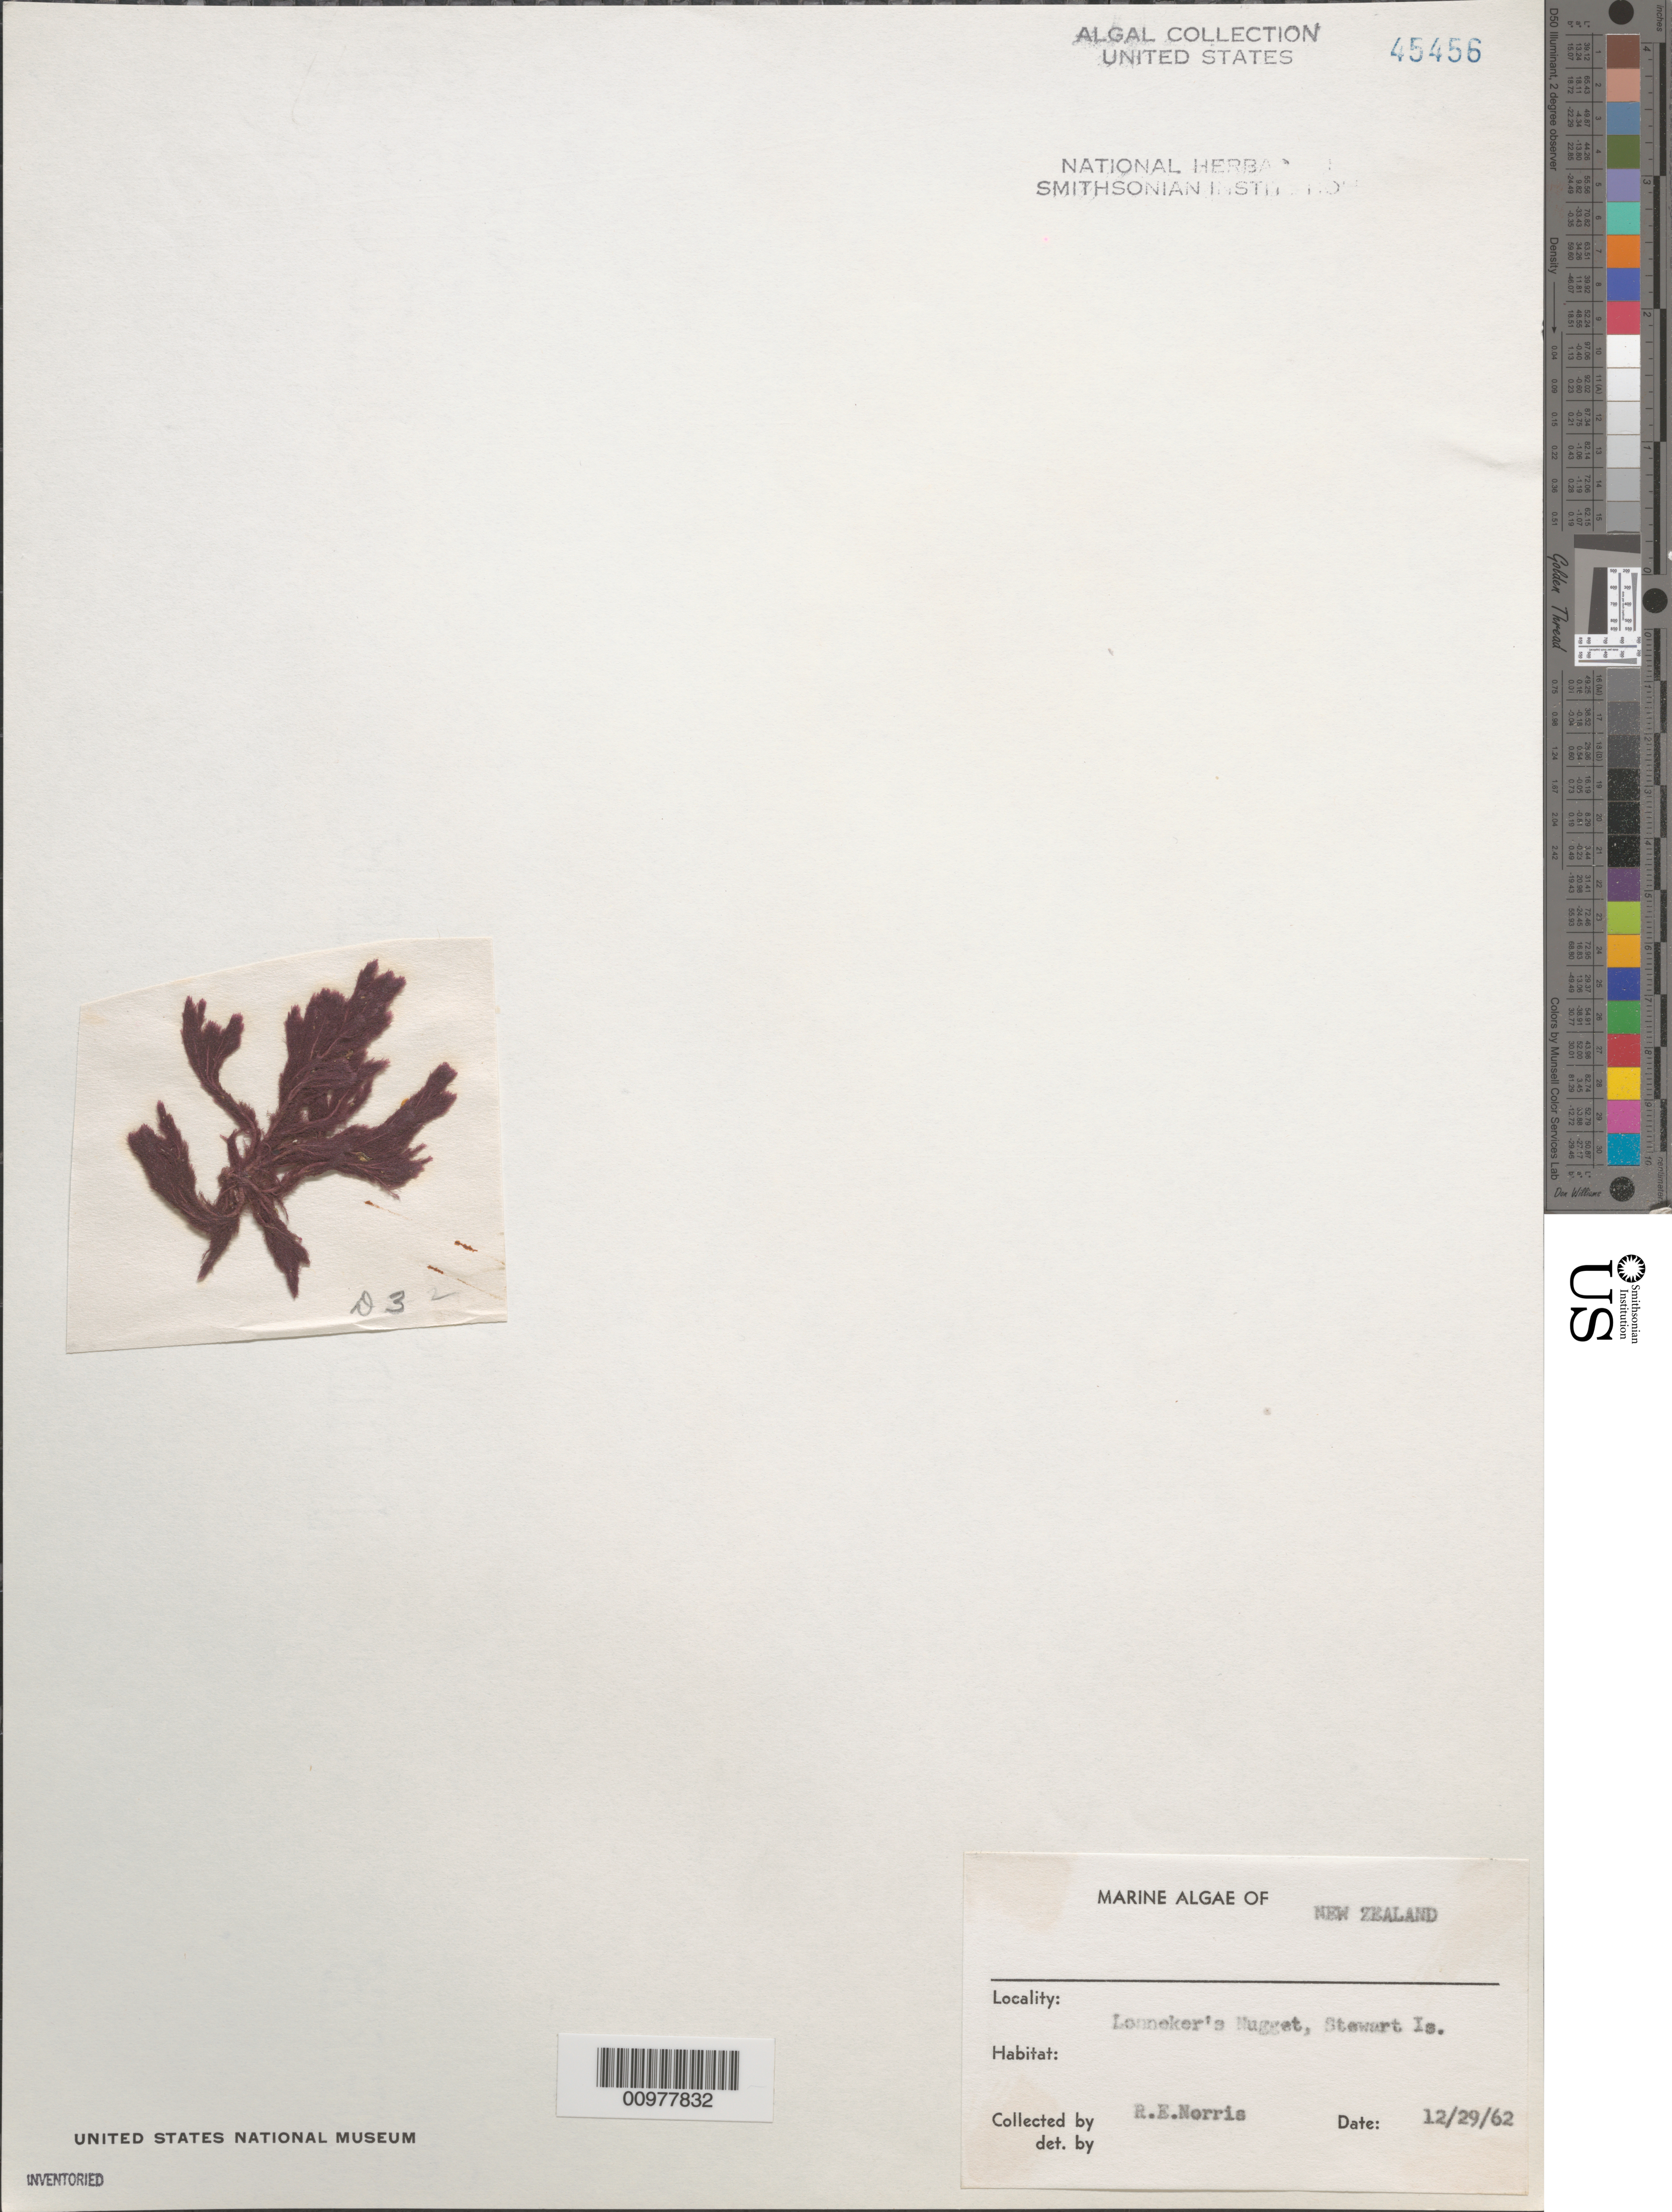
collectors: R. E. Norris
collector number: D-3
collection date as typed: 29 Dec 1962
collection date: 1962-12-29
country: New Zealand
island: Stewart Island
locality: Lonneker's Nugget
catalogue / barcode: US 45456